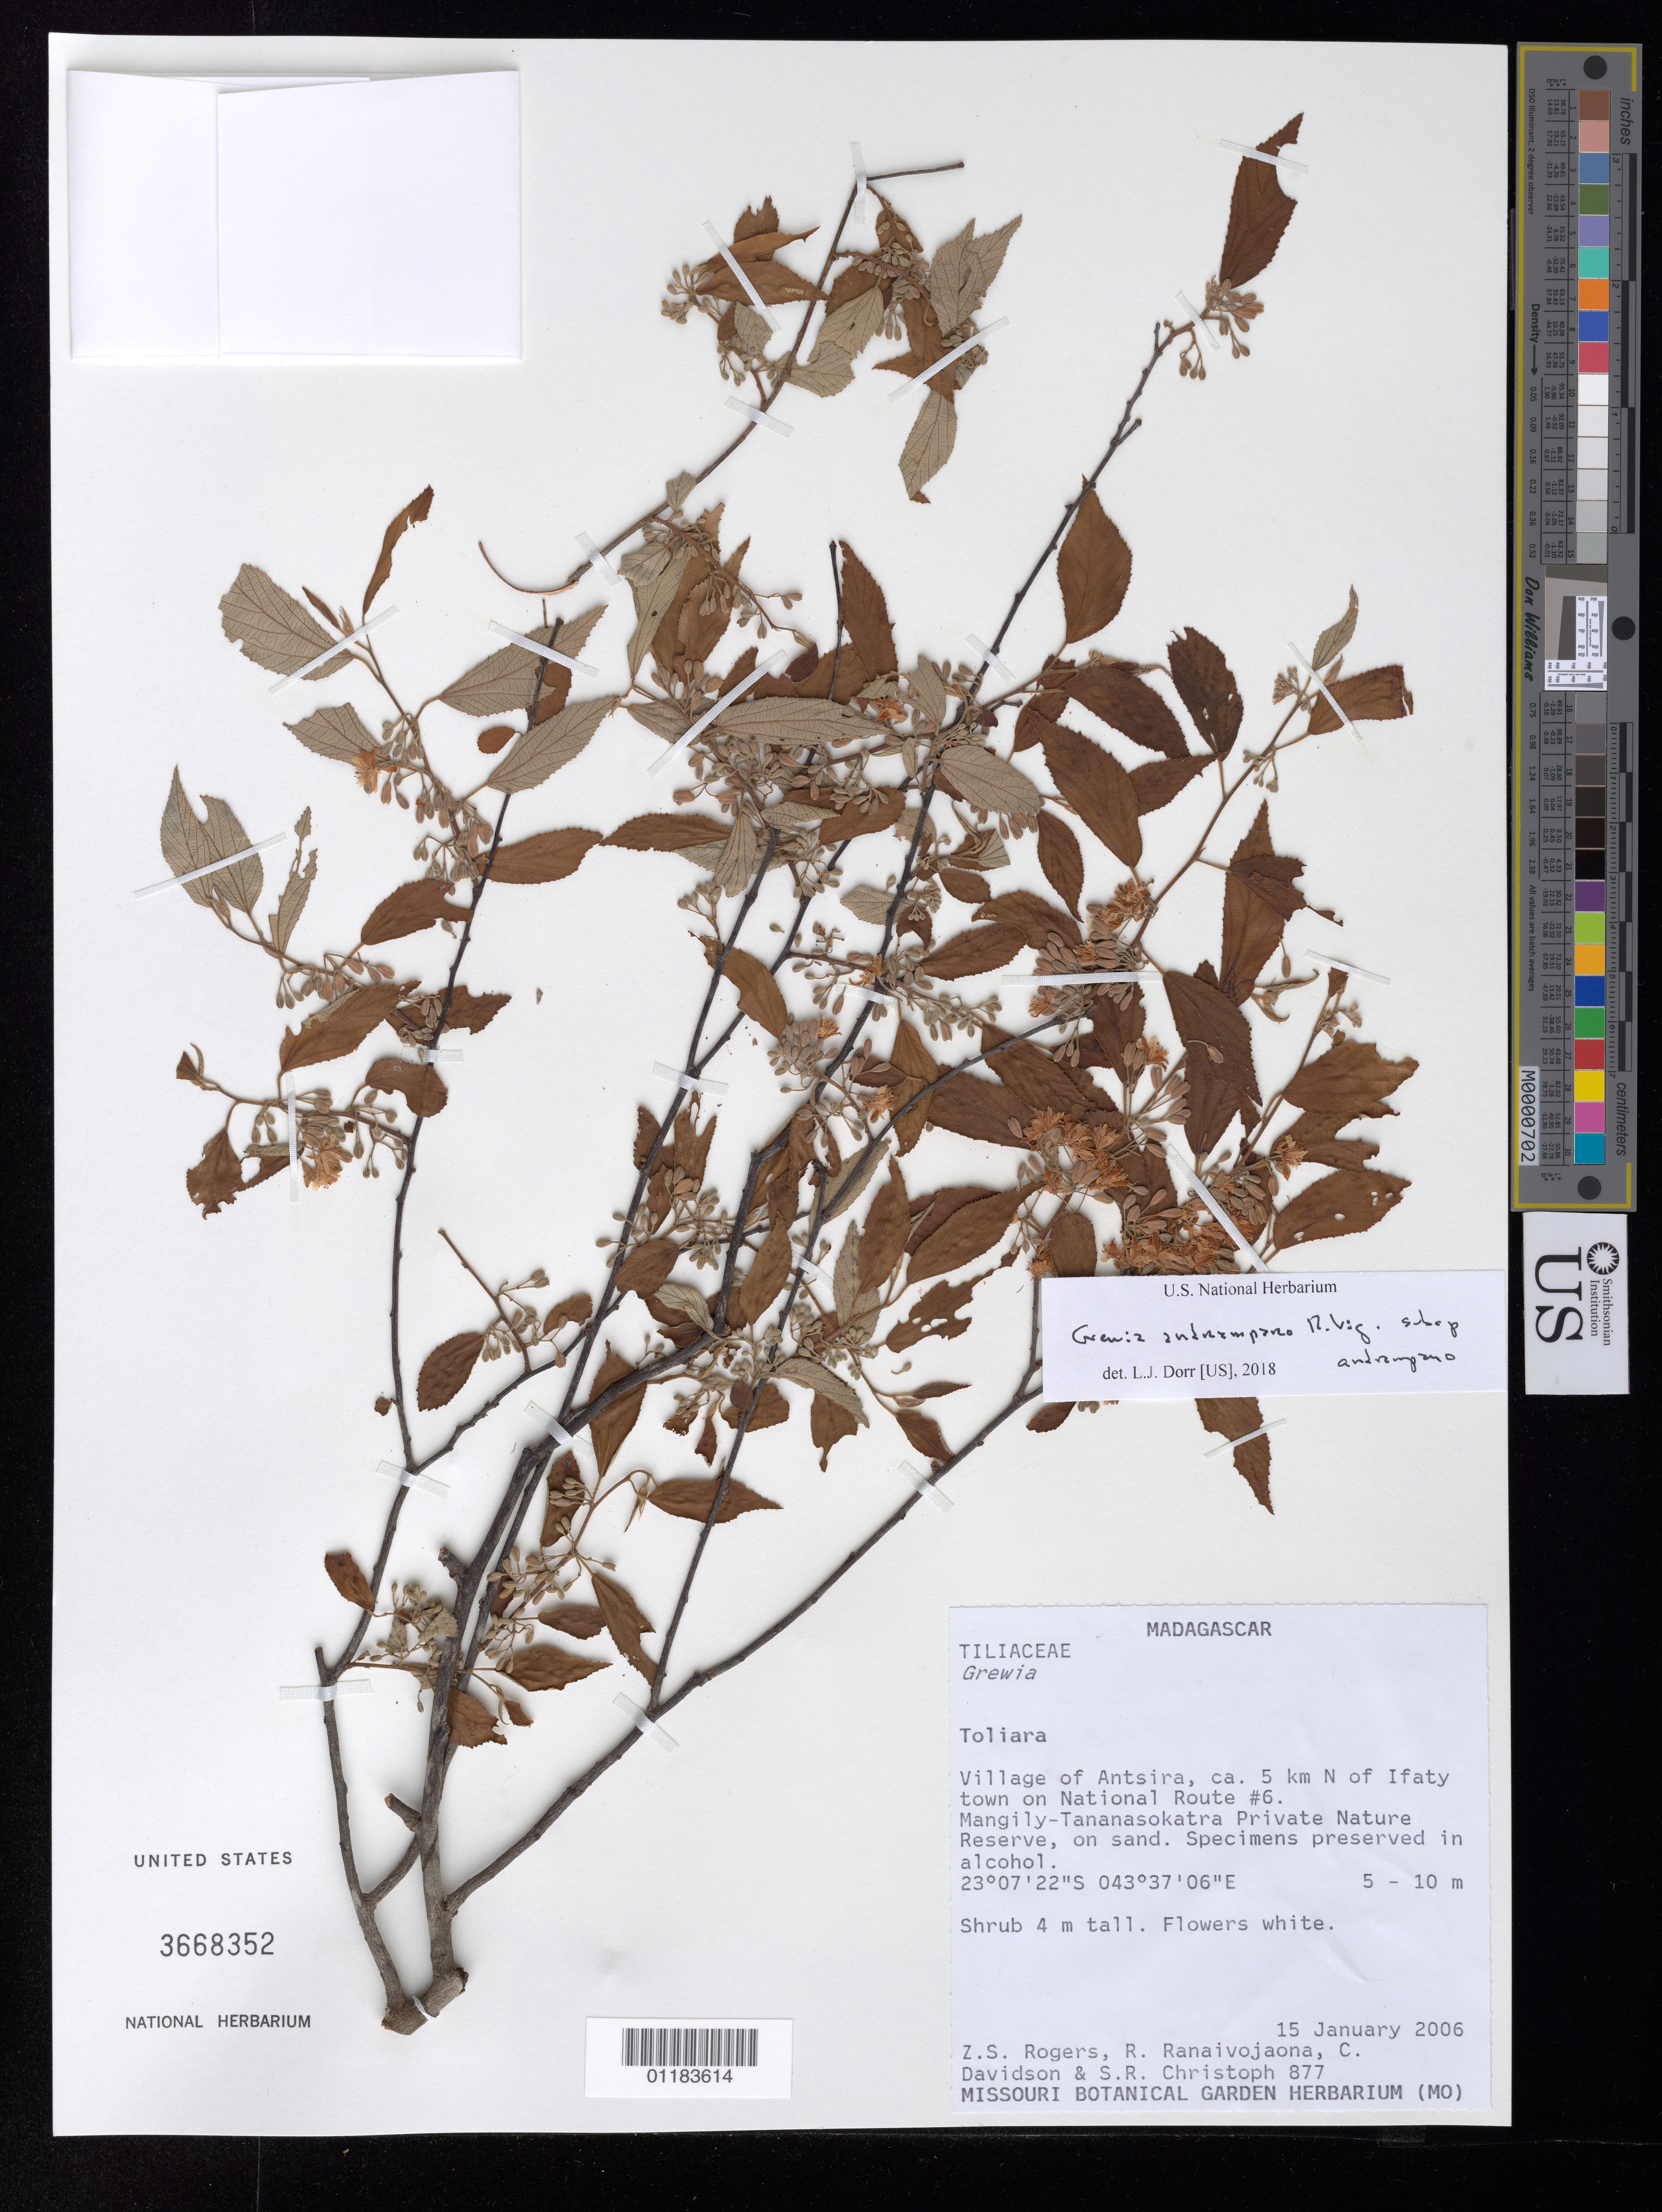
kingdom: Plantae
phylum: Tracheophyta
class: Magnoliopsida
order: Malvales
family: Malvaceae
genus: Grewia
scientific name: Grewia andramparo subsp. andramparo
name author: R. Vig.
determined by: Dorr, L. J., (BOT), Smithsonian Institution - National Museum of Natural History (UNITED STATES)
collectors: Z. S. Rogers, R. Ranaivojaona, C. Davidson & S. Christoph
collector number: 877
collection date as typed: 1/15/2006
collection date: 2006-01-15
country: Madagascar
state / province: Atsimo-Andrefana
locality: Village of Antsira, ca 5 km N of Ifaty town on National route #6. Mangily - Tananasokatra Private Nature Reserve, on sand.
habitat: sand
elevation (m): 5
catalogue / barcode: US 3668352